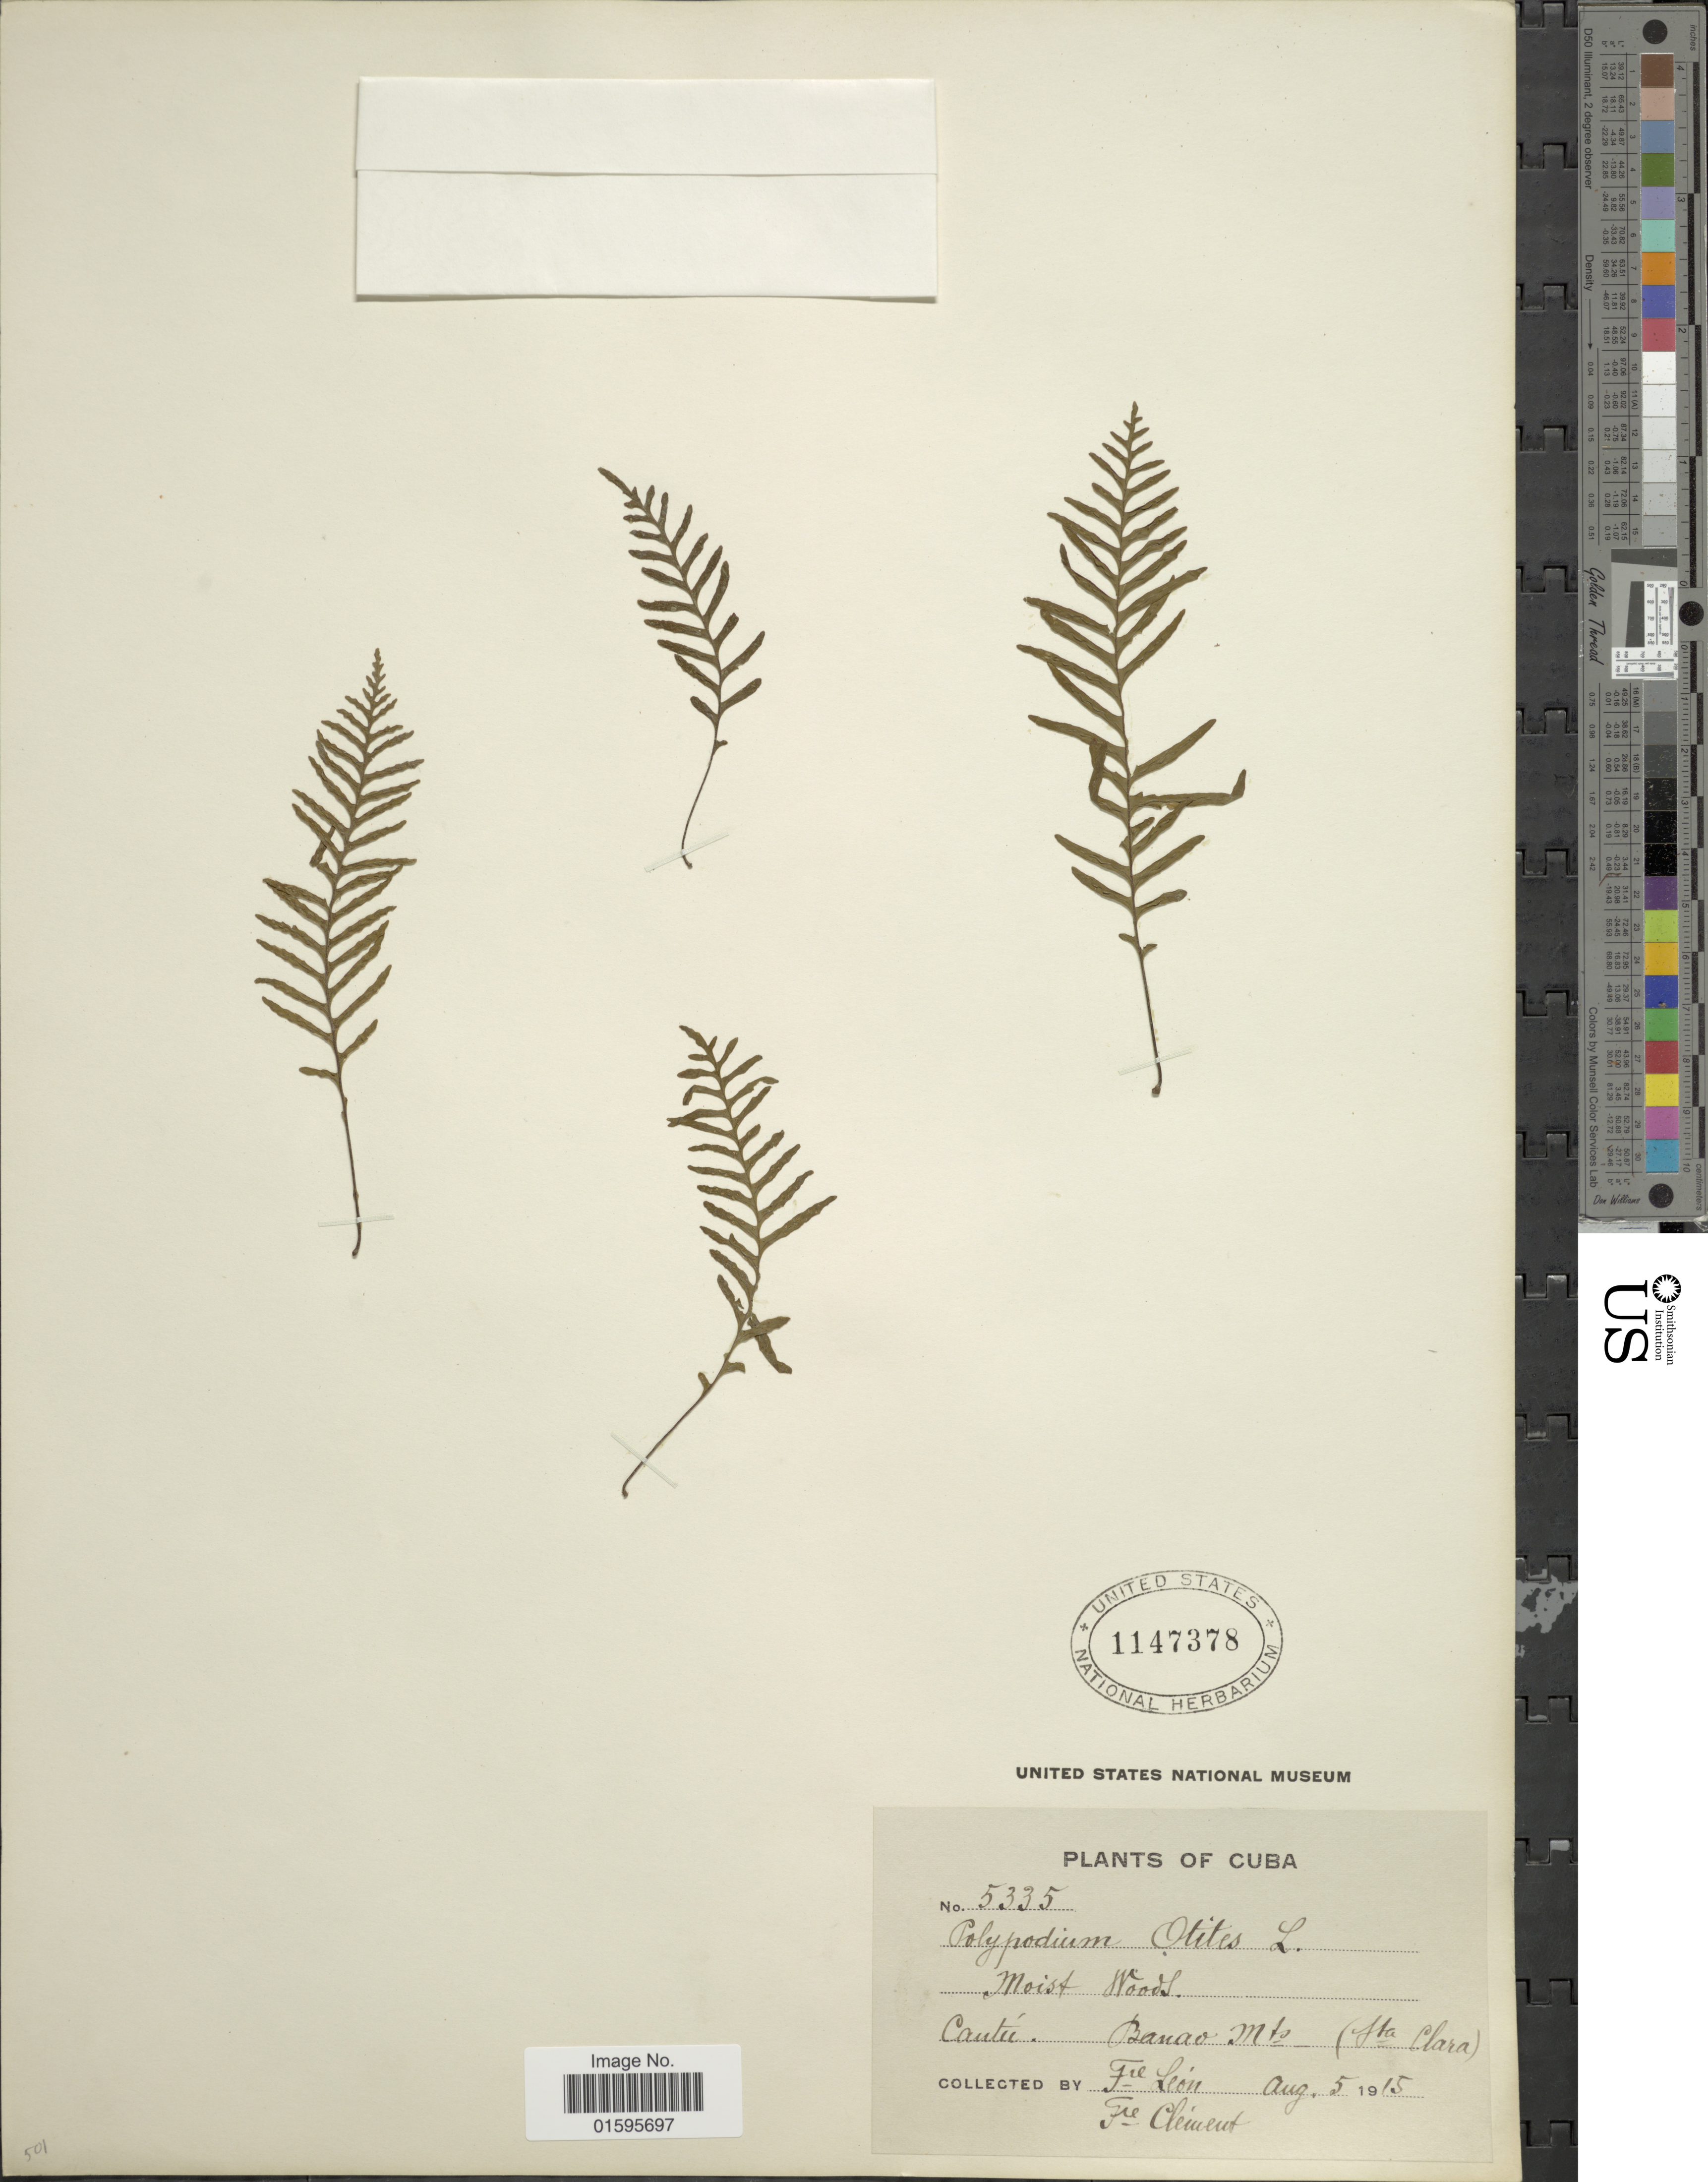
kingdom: Plantae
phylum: Tracheophyta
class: Polypodiopsida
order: Polypodiales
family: Polypodiaceae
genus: Polypodium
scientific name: Polypodium otites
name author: L.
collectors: Bro. León & B. Clement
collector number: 5335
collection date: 1915-08-05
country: Cuba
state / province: Las Villas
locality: Cantu, Banao Mts. (Sta. Clara)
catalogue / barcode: US 1147378